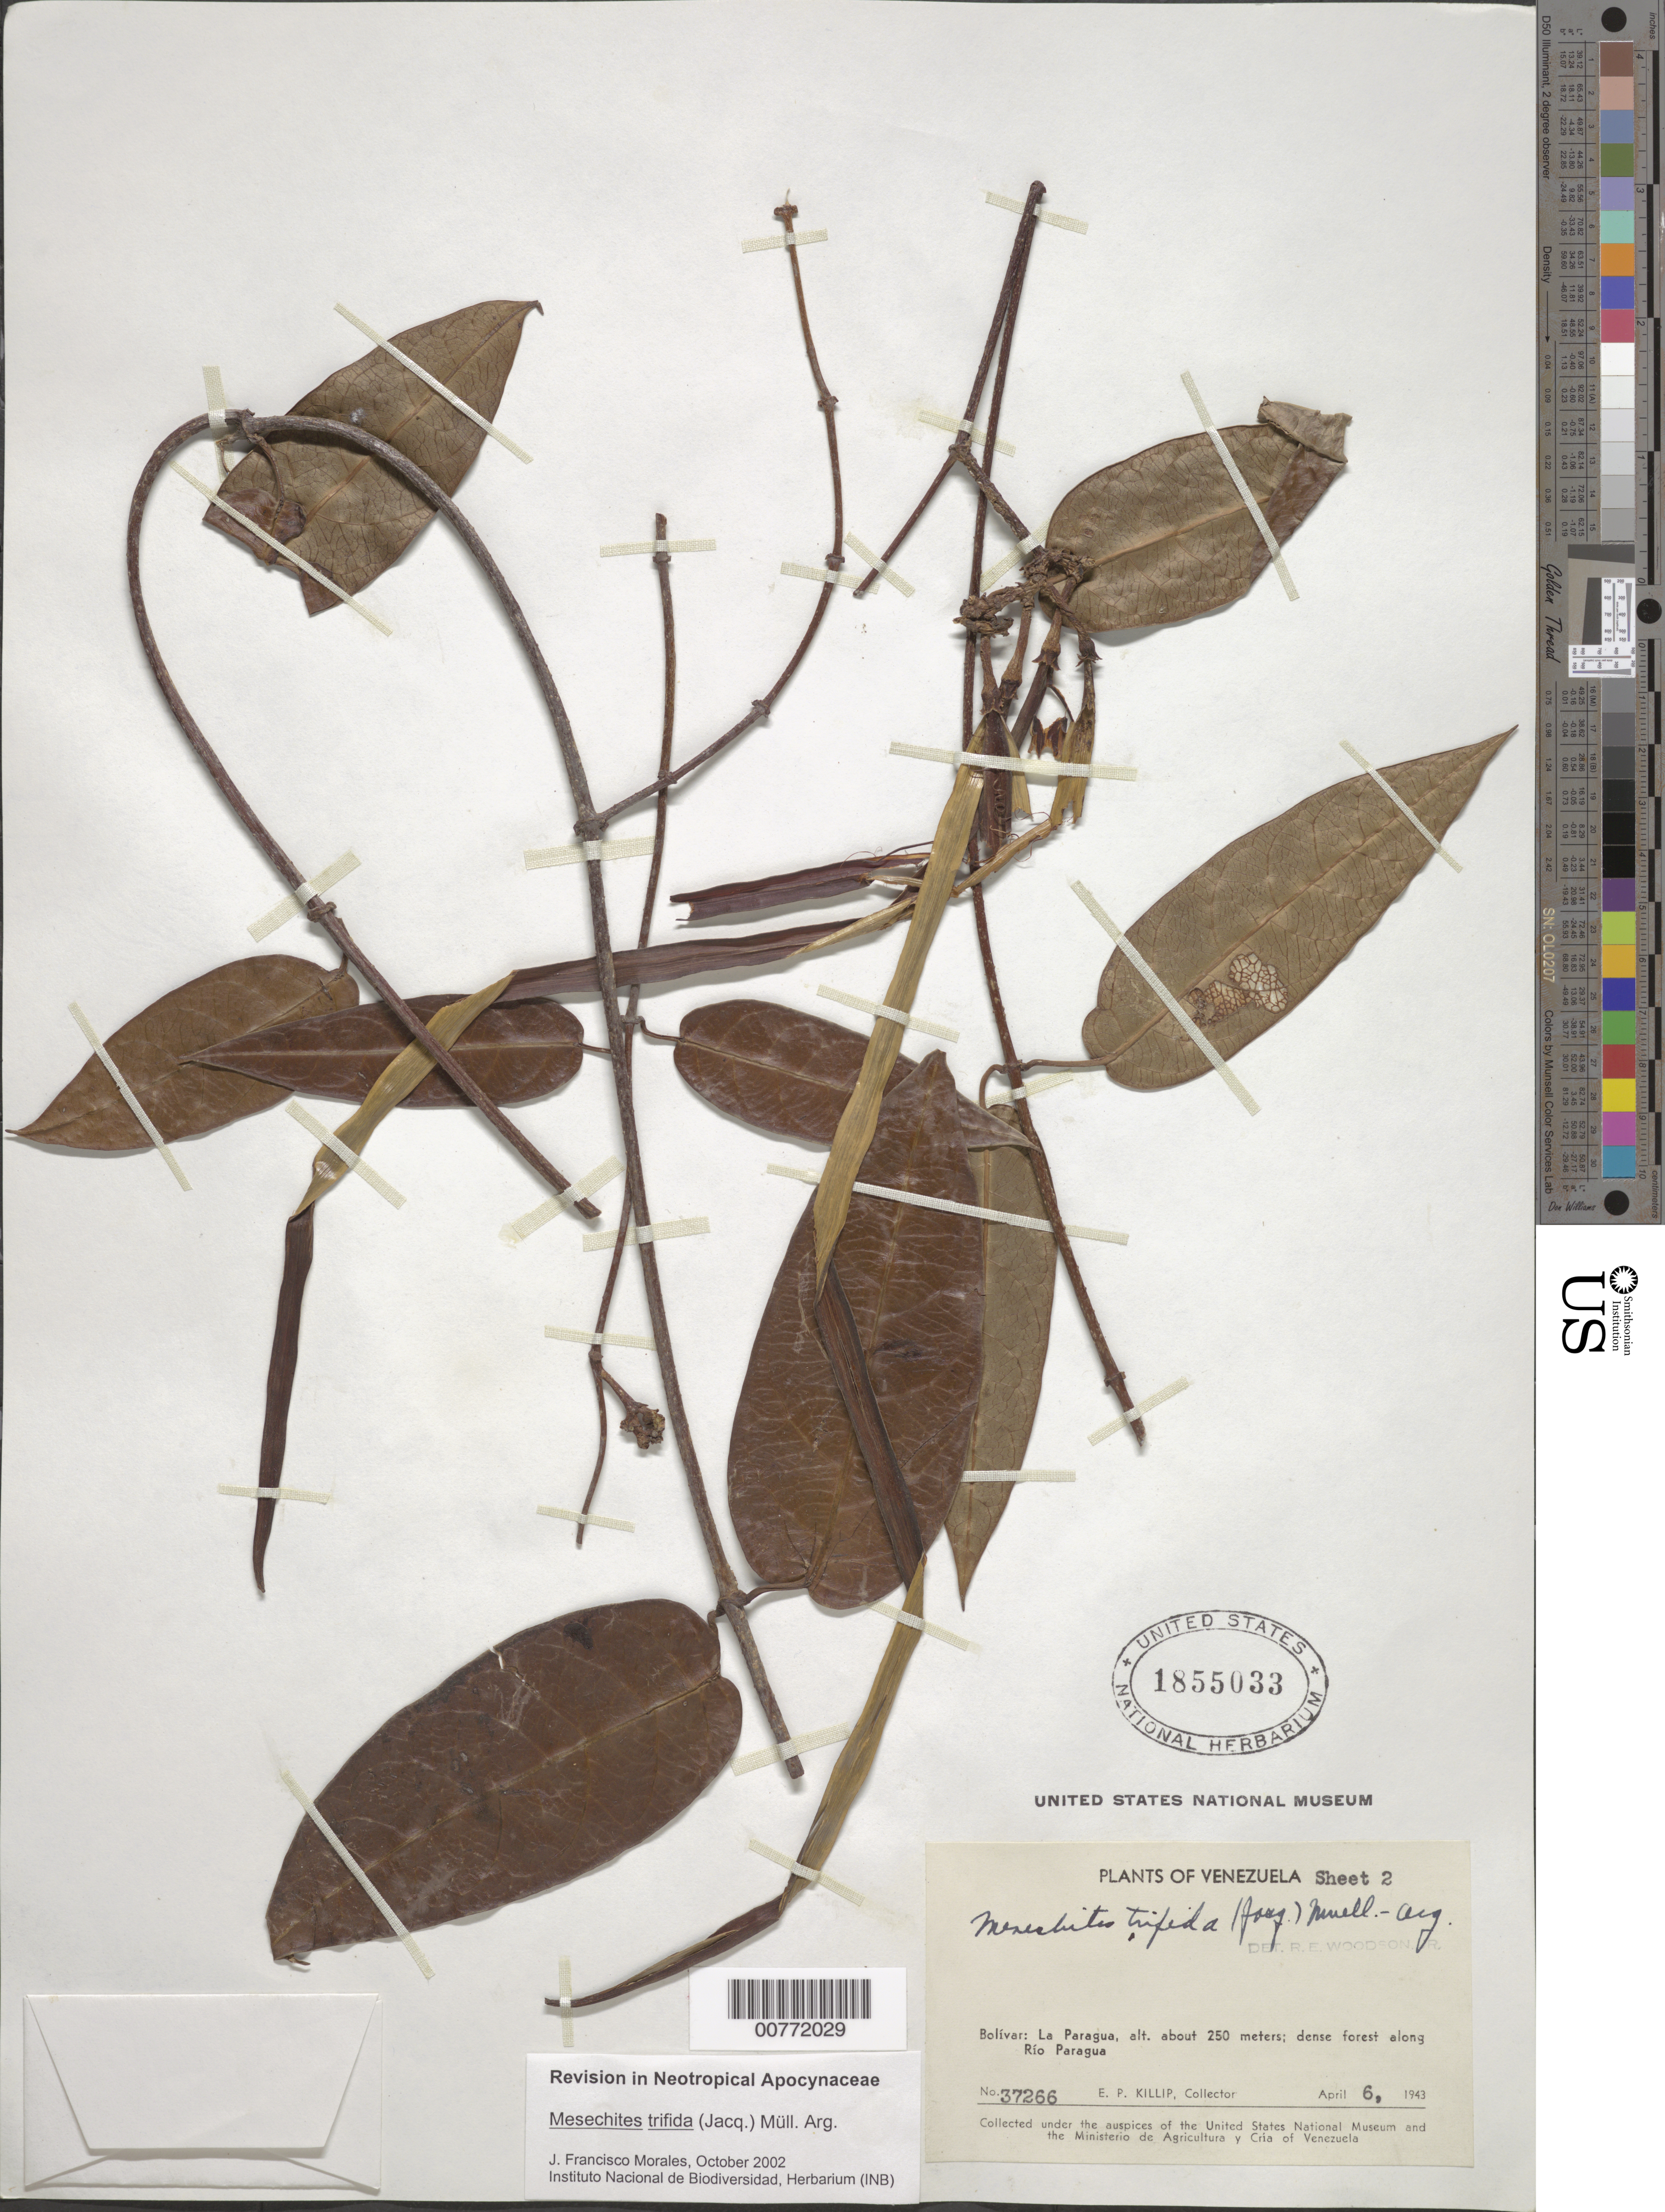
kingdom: Plantae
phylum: Tracheophyta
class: Magnoliopsida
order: Gentianales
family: Apocynaceae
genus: Mesechites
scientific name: Mesechites trifidus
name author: (Jacq.) Müll. Arg.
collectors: E. P. Killip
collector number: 37266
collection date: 1943-04-06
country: Venezuela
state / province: Bolivar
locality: La Paragua. Along Río Paragua.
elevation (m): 250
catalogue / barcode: US 1855033